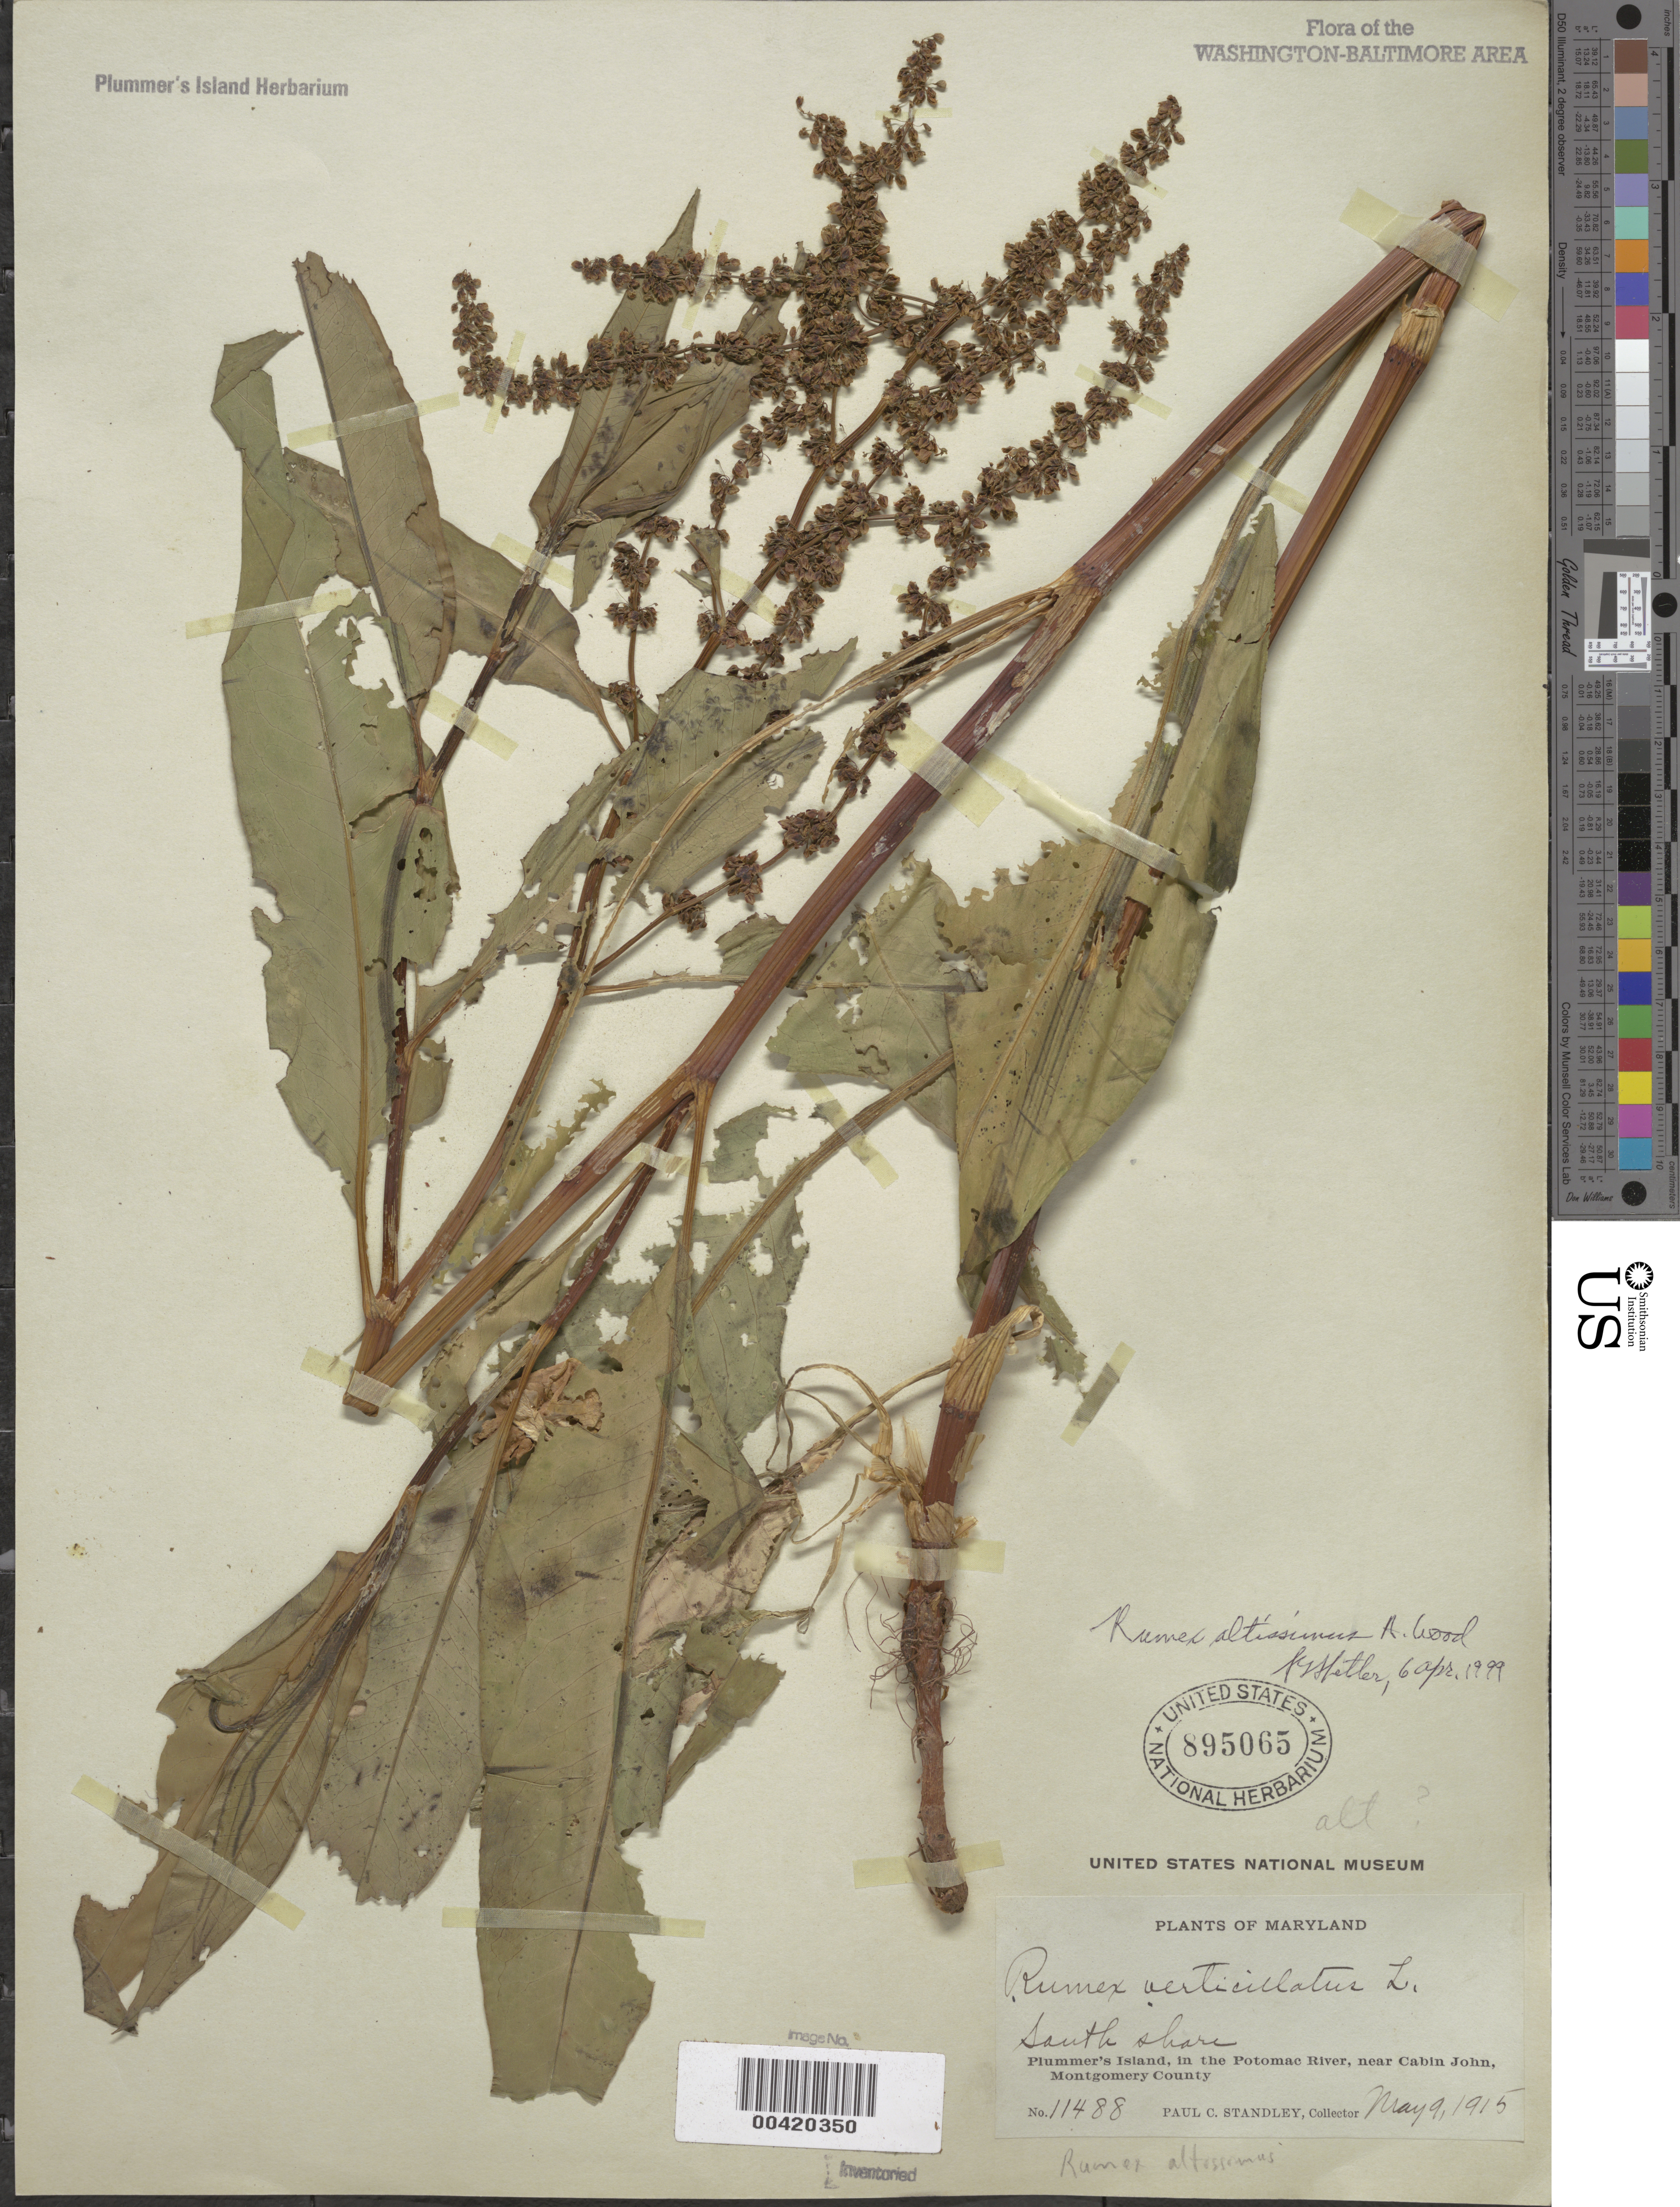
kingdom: Plantae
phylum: Tracheophyta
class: Magnoliopsida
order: Caryophyllales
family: Polygonaceae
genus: Rumex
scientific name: Rumex altissimus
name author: Alph. Wood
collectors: P. C. Standley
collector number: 11488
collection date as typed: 09 May 1915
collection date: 1915-05-09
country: United States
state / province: Maryland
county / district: Montgomery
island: Plummers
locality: Plummer's Island; south shore Plummers Island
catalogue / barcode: US 895065